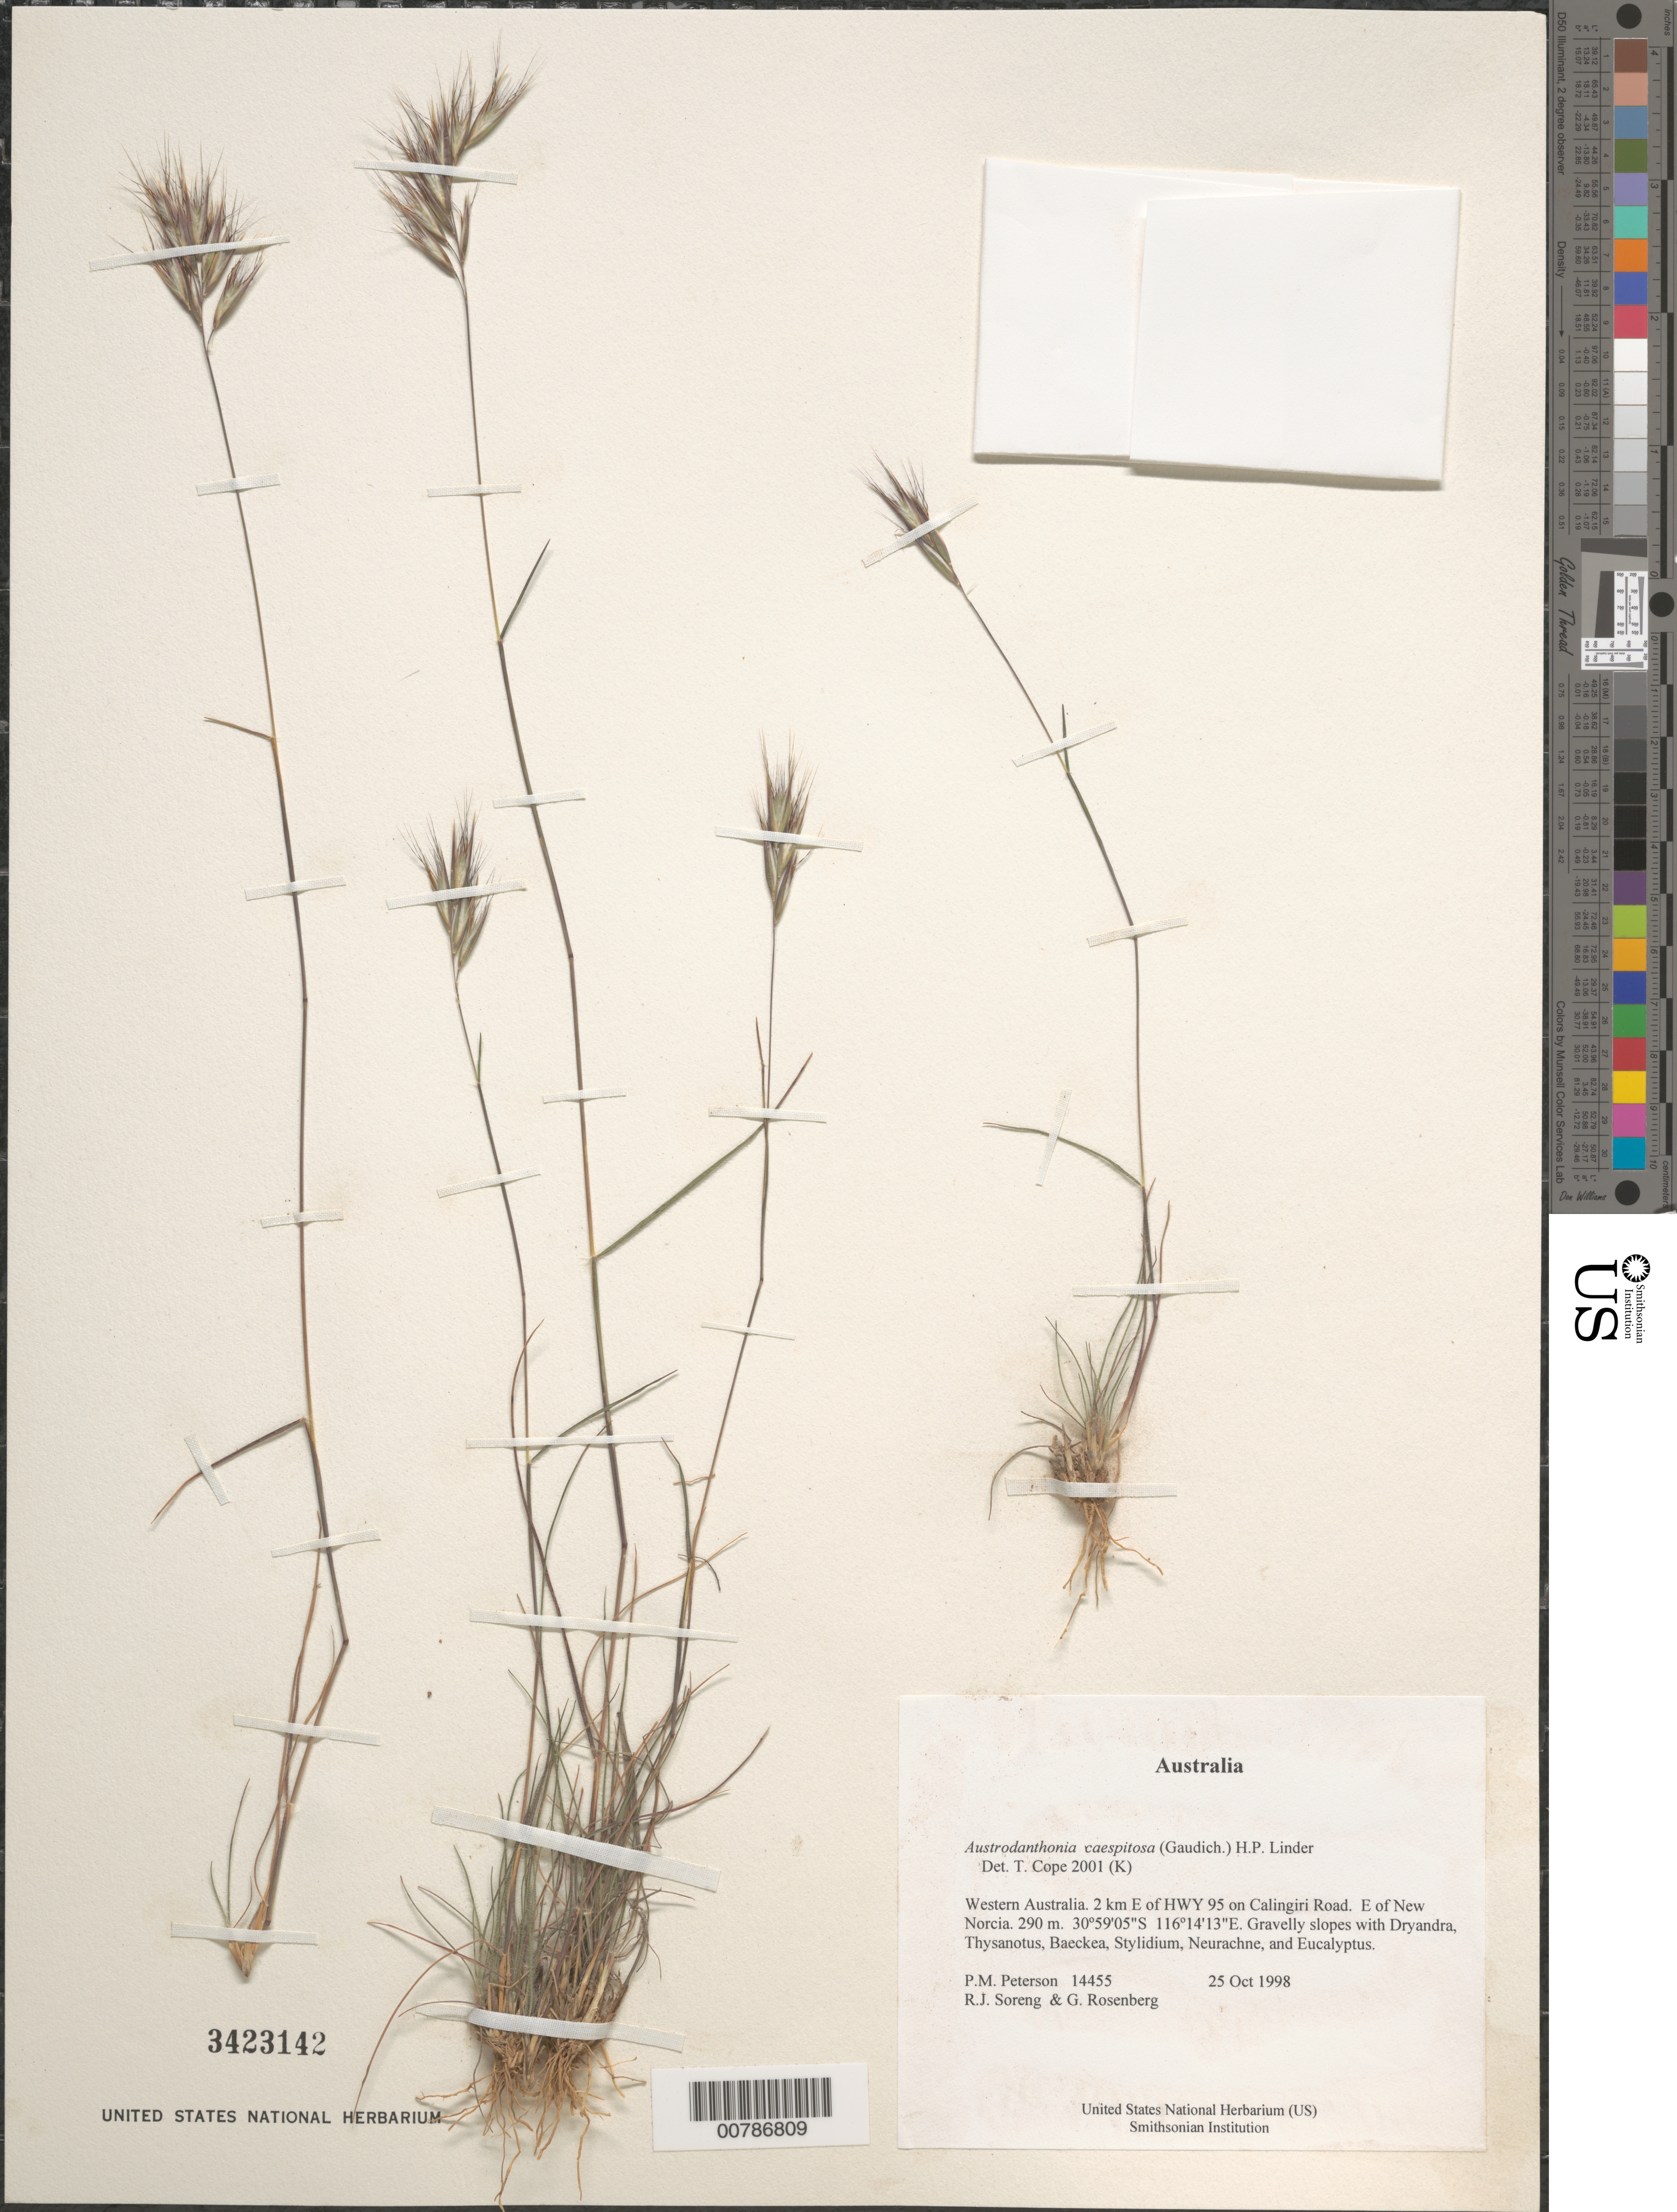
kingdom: Plantae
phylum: Tracheophyta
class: Liliopsida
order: Poales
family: Poaceae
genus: Austrodanthonia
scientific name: Austrodanthonia caespitosa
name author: (Gaudich.) H.P. Linder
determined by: Cope, T. A.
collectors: P. M. Peterson, R. J. Soreng & G. Rosenberg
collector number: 14455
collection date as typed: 25 Oct 1998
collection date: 1998-10-25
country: Australia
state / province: Western Australia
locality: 2 km E of HWY 95 on Calingiri Road. E of New Norcia.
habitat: Gravelly slopes with Dryandra, Thysanotus, Baeckea, Stylidium, Neurachne, and Eucalyptus.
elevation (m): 290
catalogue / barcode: US 3423142